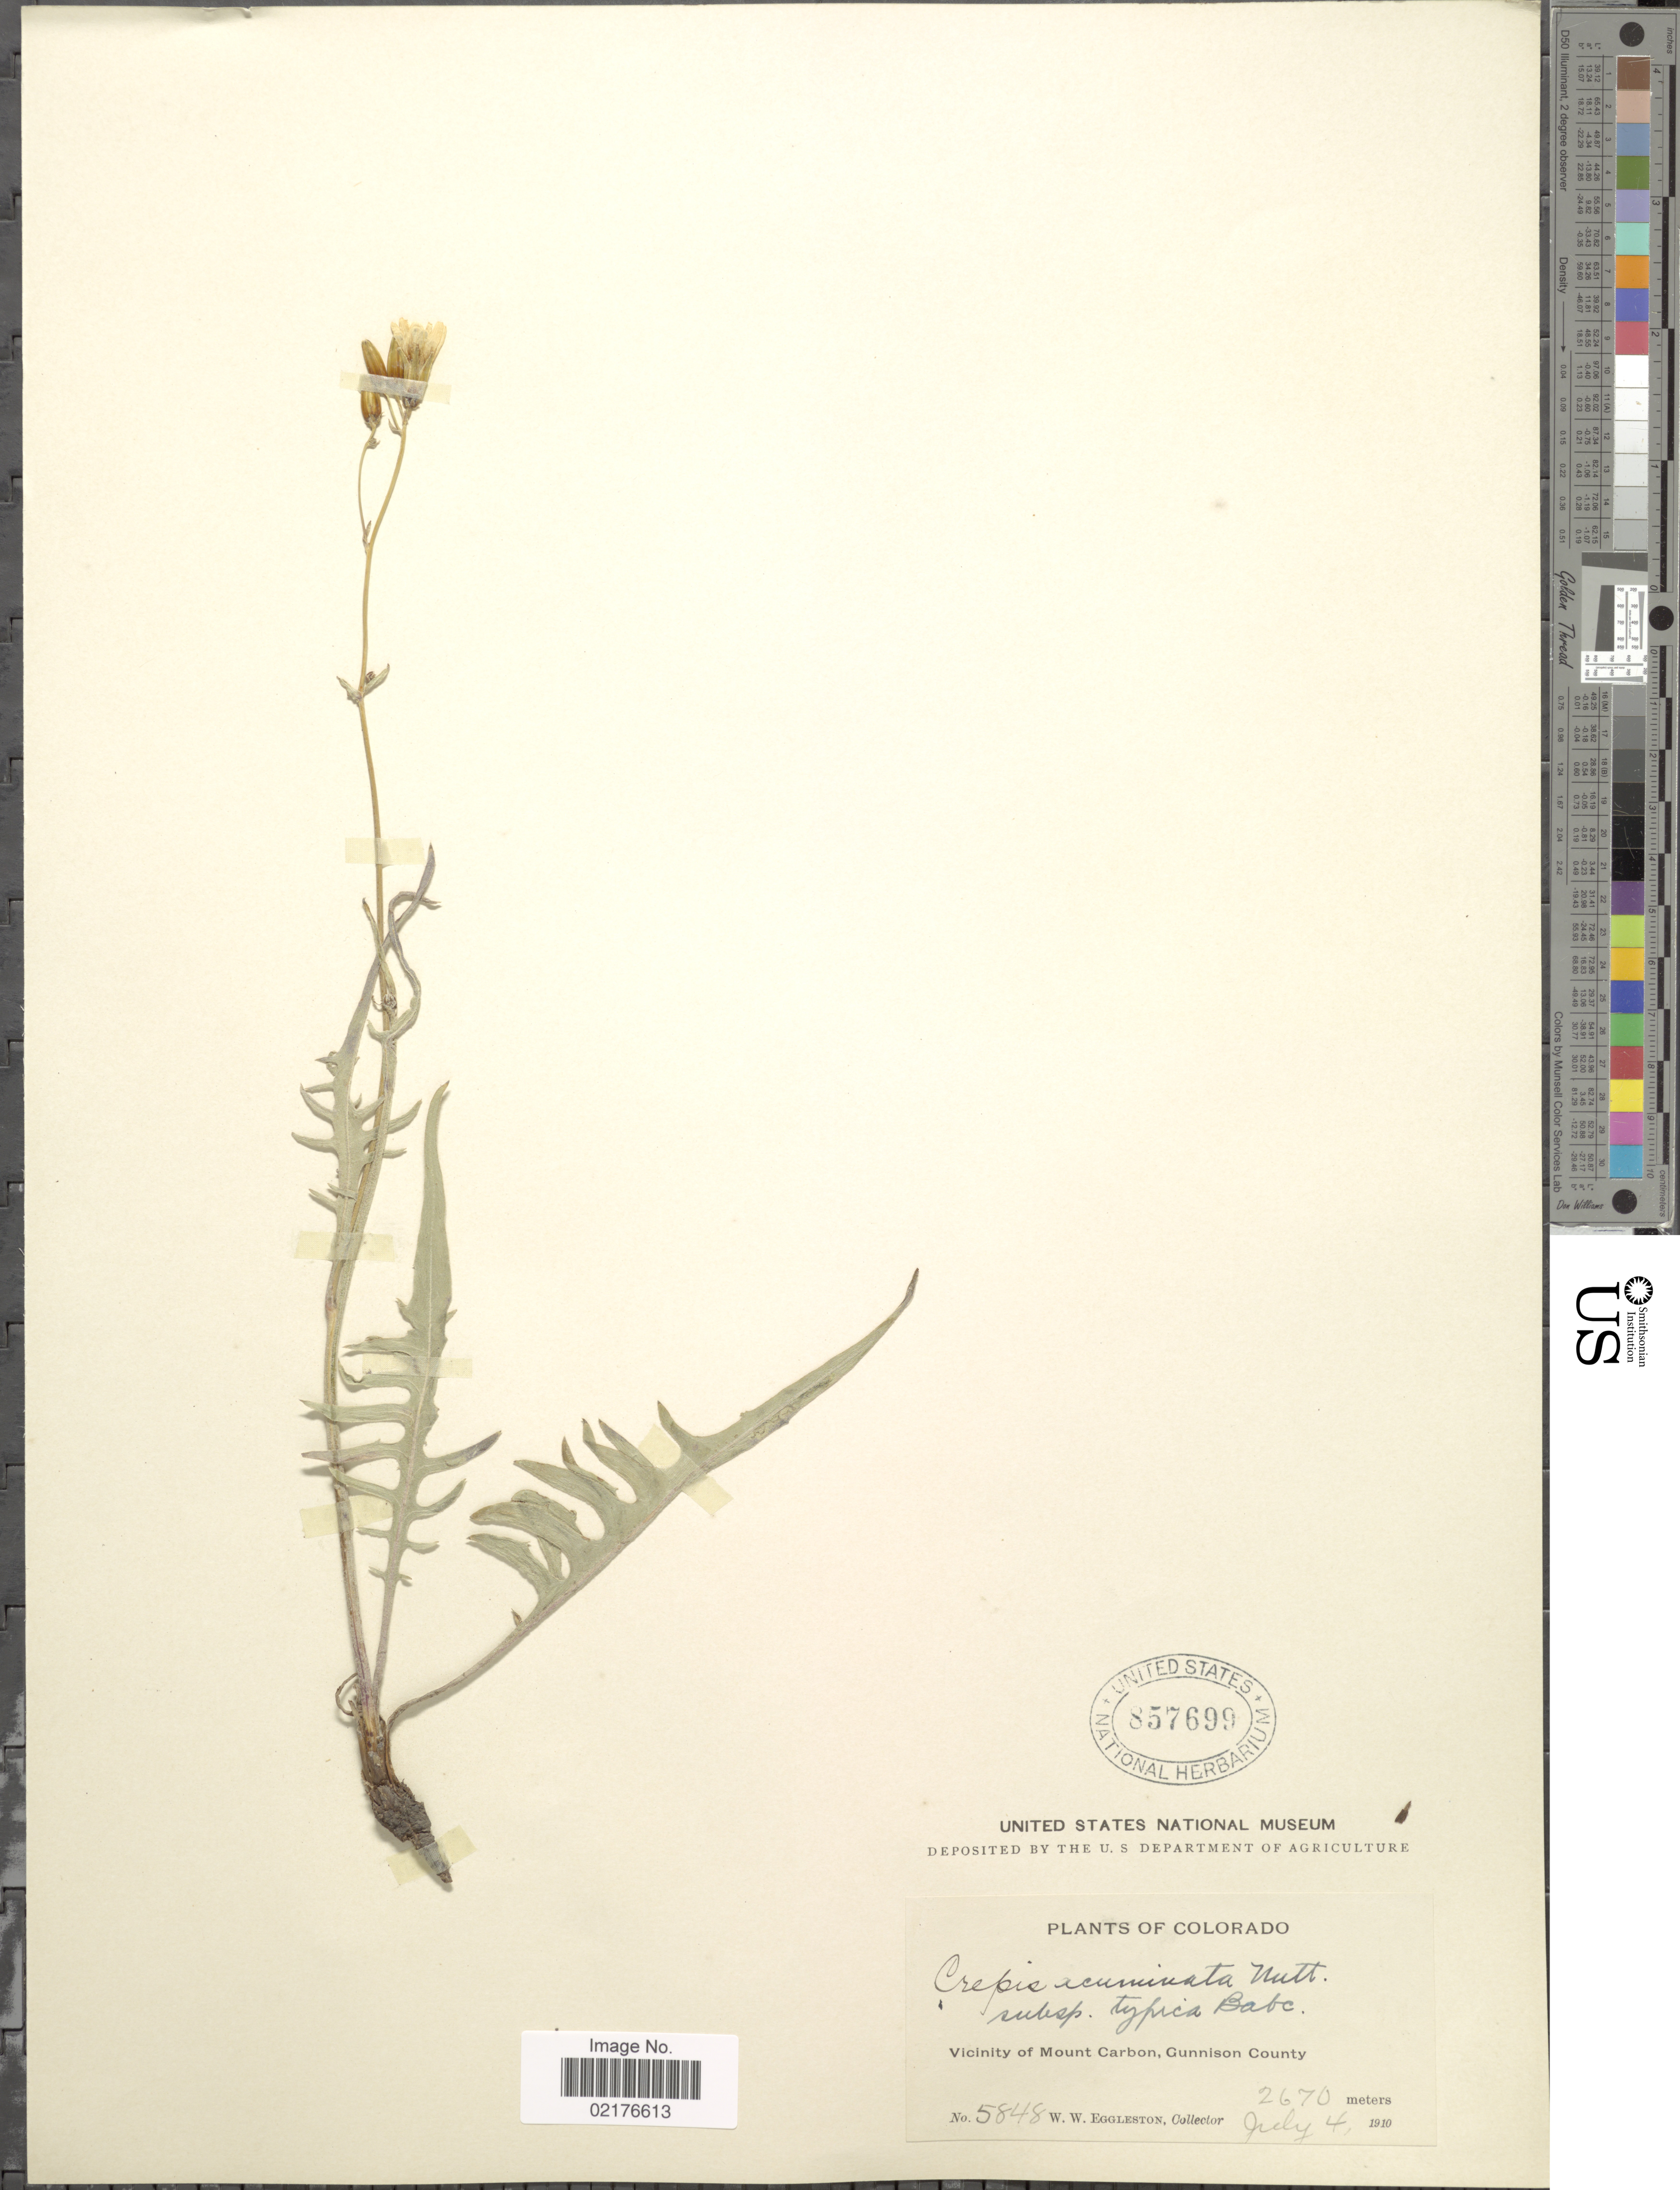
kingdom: Plantae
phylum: Tracheophyta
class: Magnoliopsida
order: Asterales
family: Asteraceae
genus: Crepis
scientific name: Crepis acuminata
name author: Nutt.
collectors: W. W. Eggleston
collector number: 5848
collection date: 1910-07-04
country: United States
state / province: Colorado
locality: Vicinity of Mount Carbon, Gunnison County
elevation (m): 2670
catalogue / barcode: US 857699